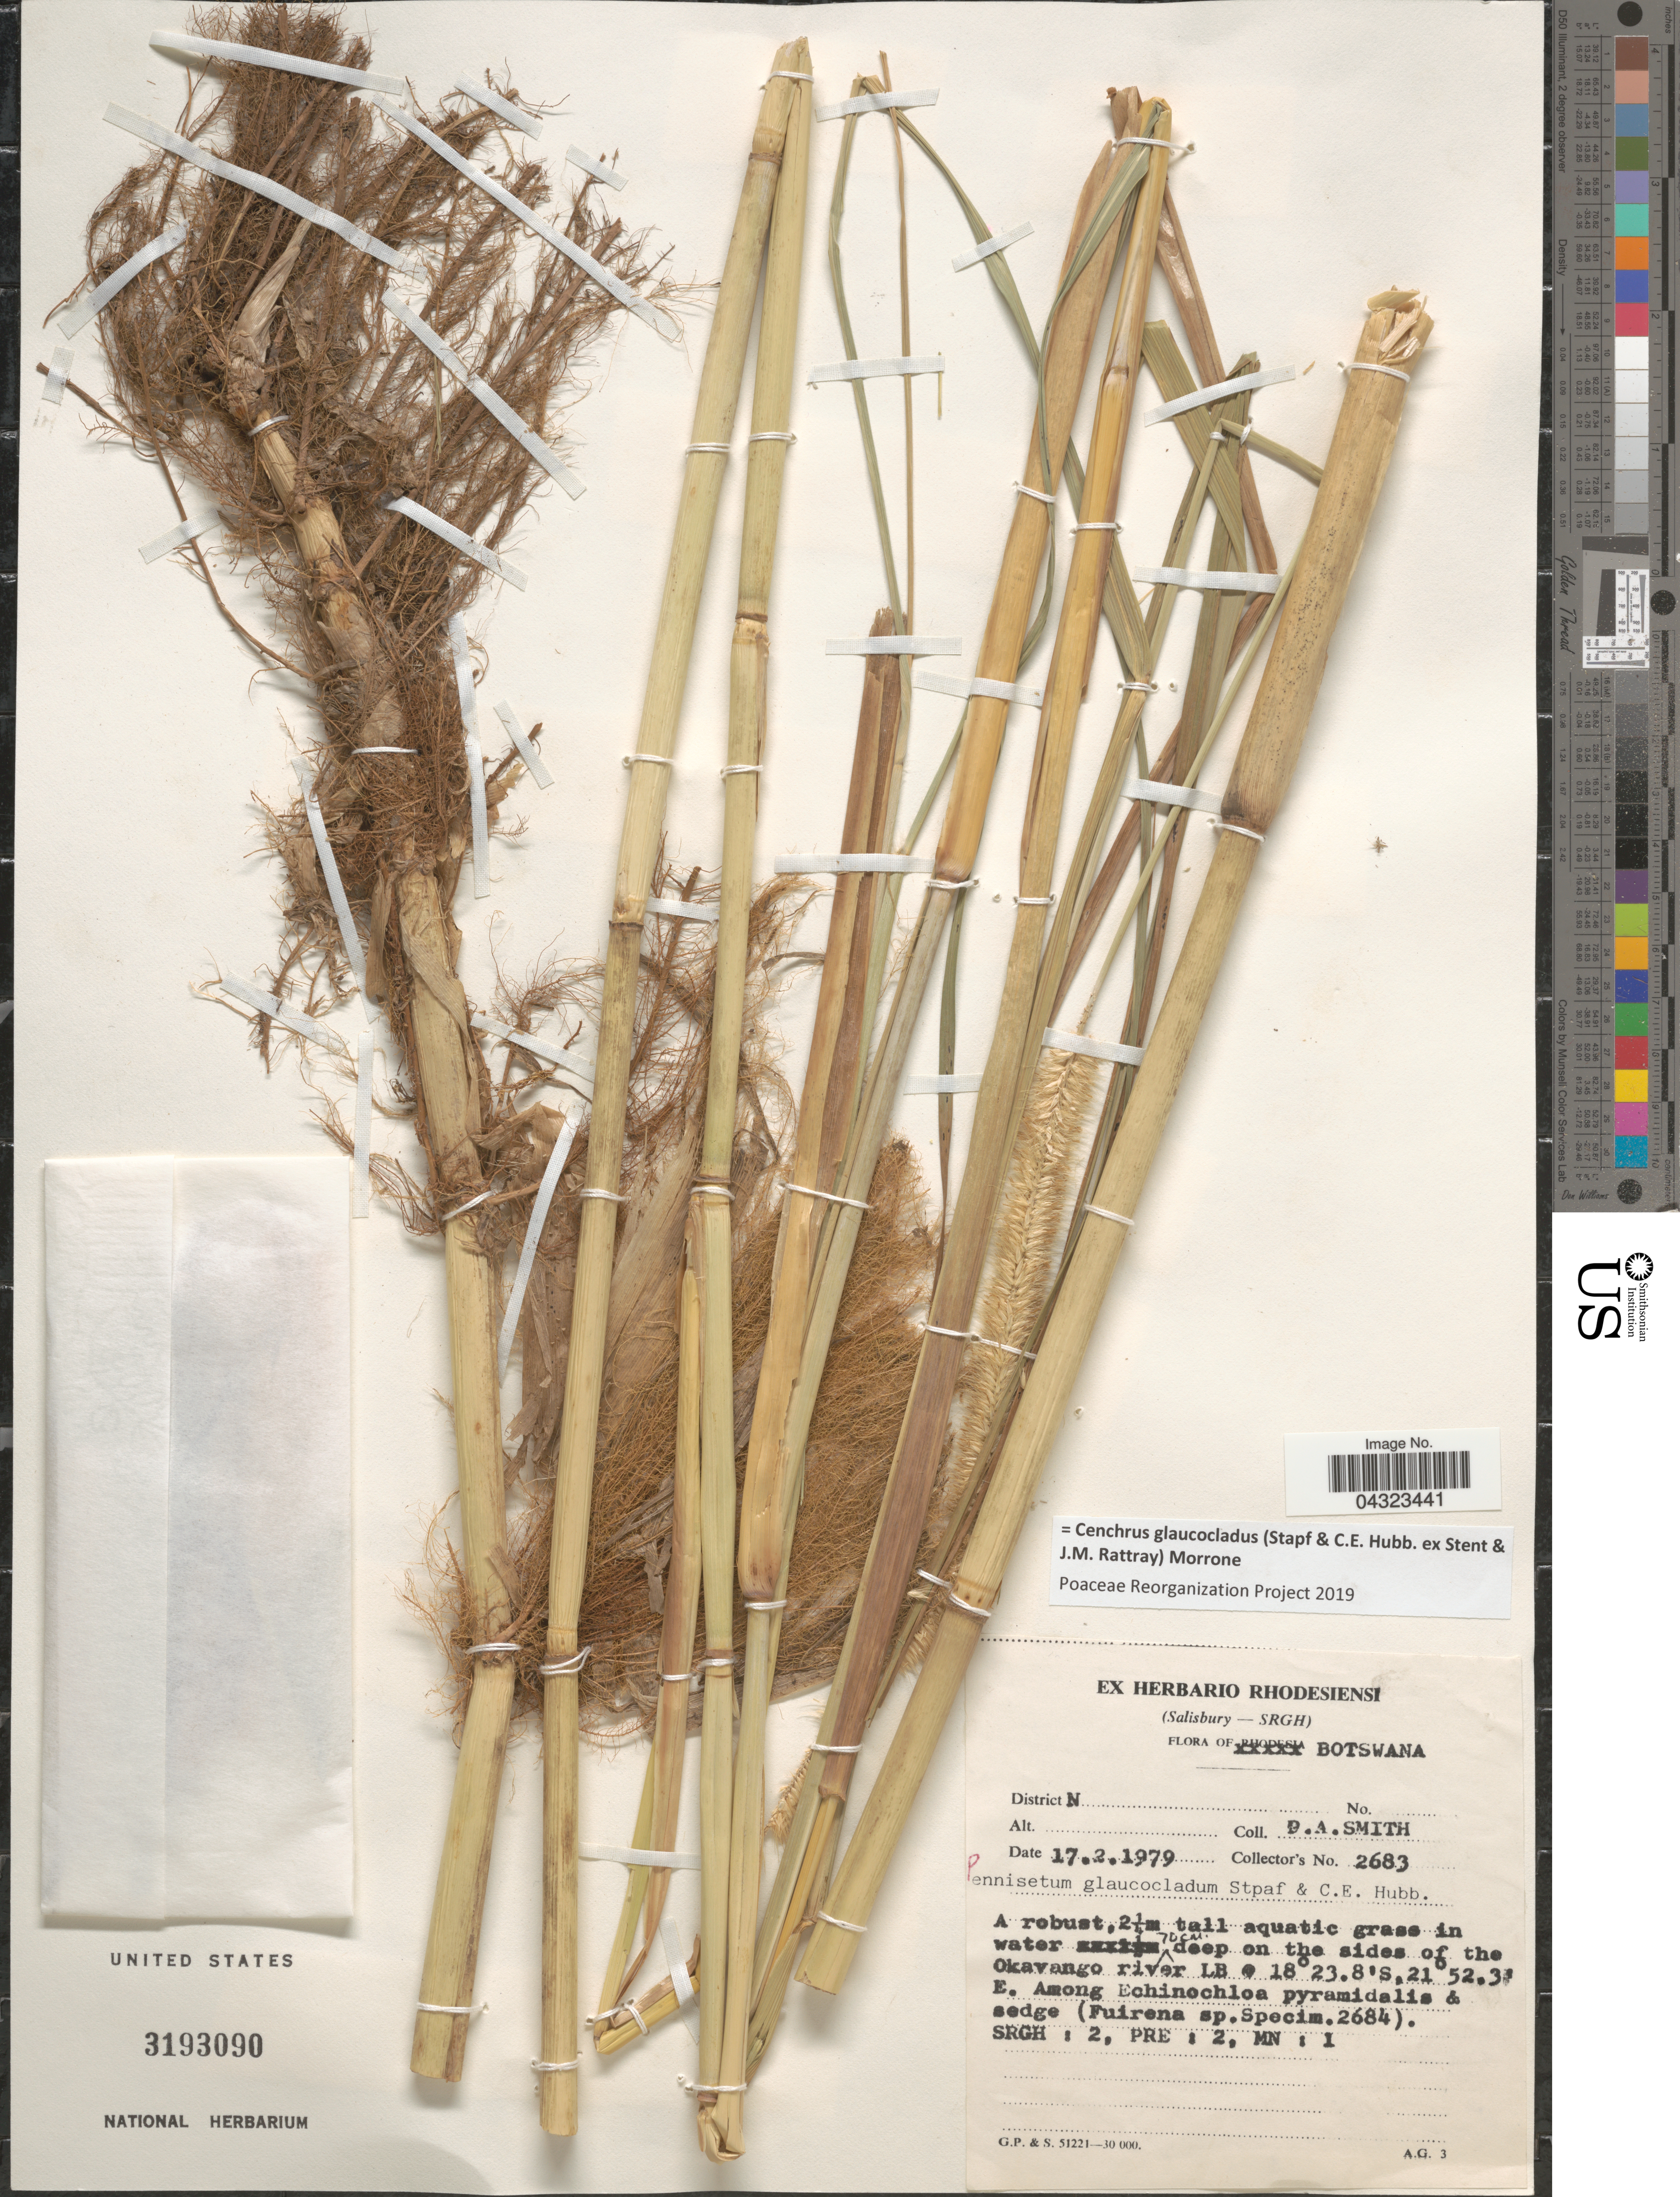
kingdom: Plantae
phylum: Tracheophyta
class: Liliopsida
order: Poales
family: Poaceae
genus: Cenchrus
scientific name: Cenchrus glaucocladus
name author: (Stapf & C. E. Hubb.) Morrone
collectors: D. A. Smith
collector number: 2683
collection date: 1979-02-17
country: Botswana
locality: District N. In water deep on the sides of the Okavango river LB.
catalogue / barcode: US 3193090